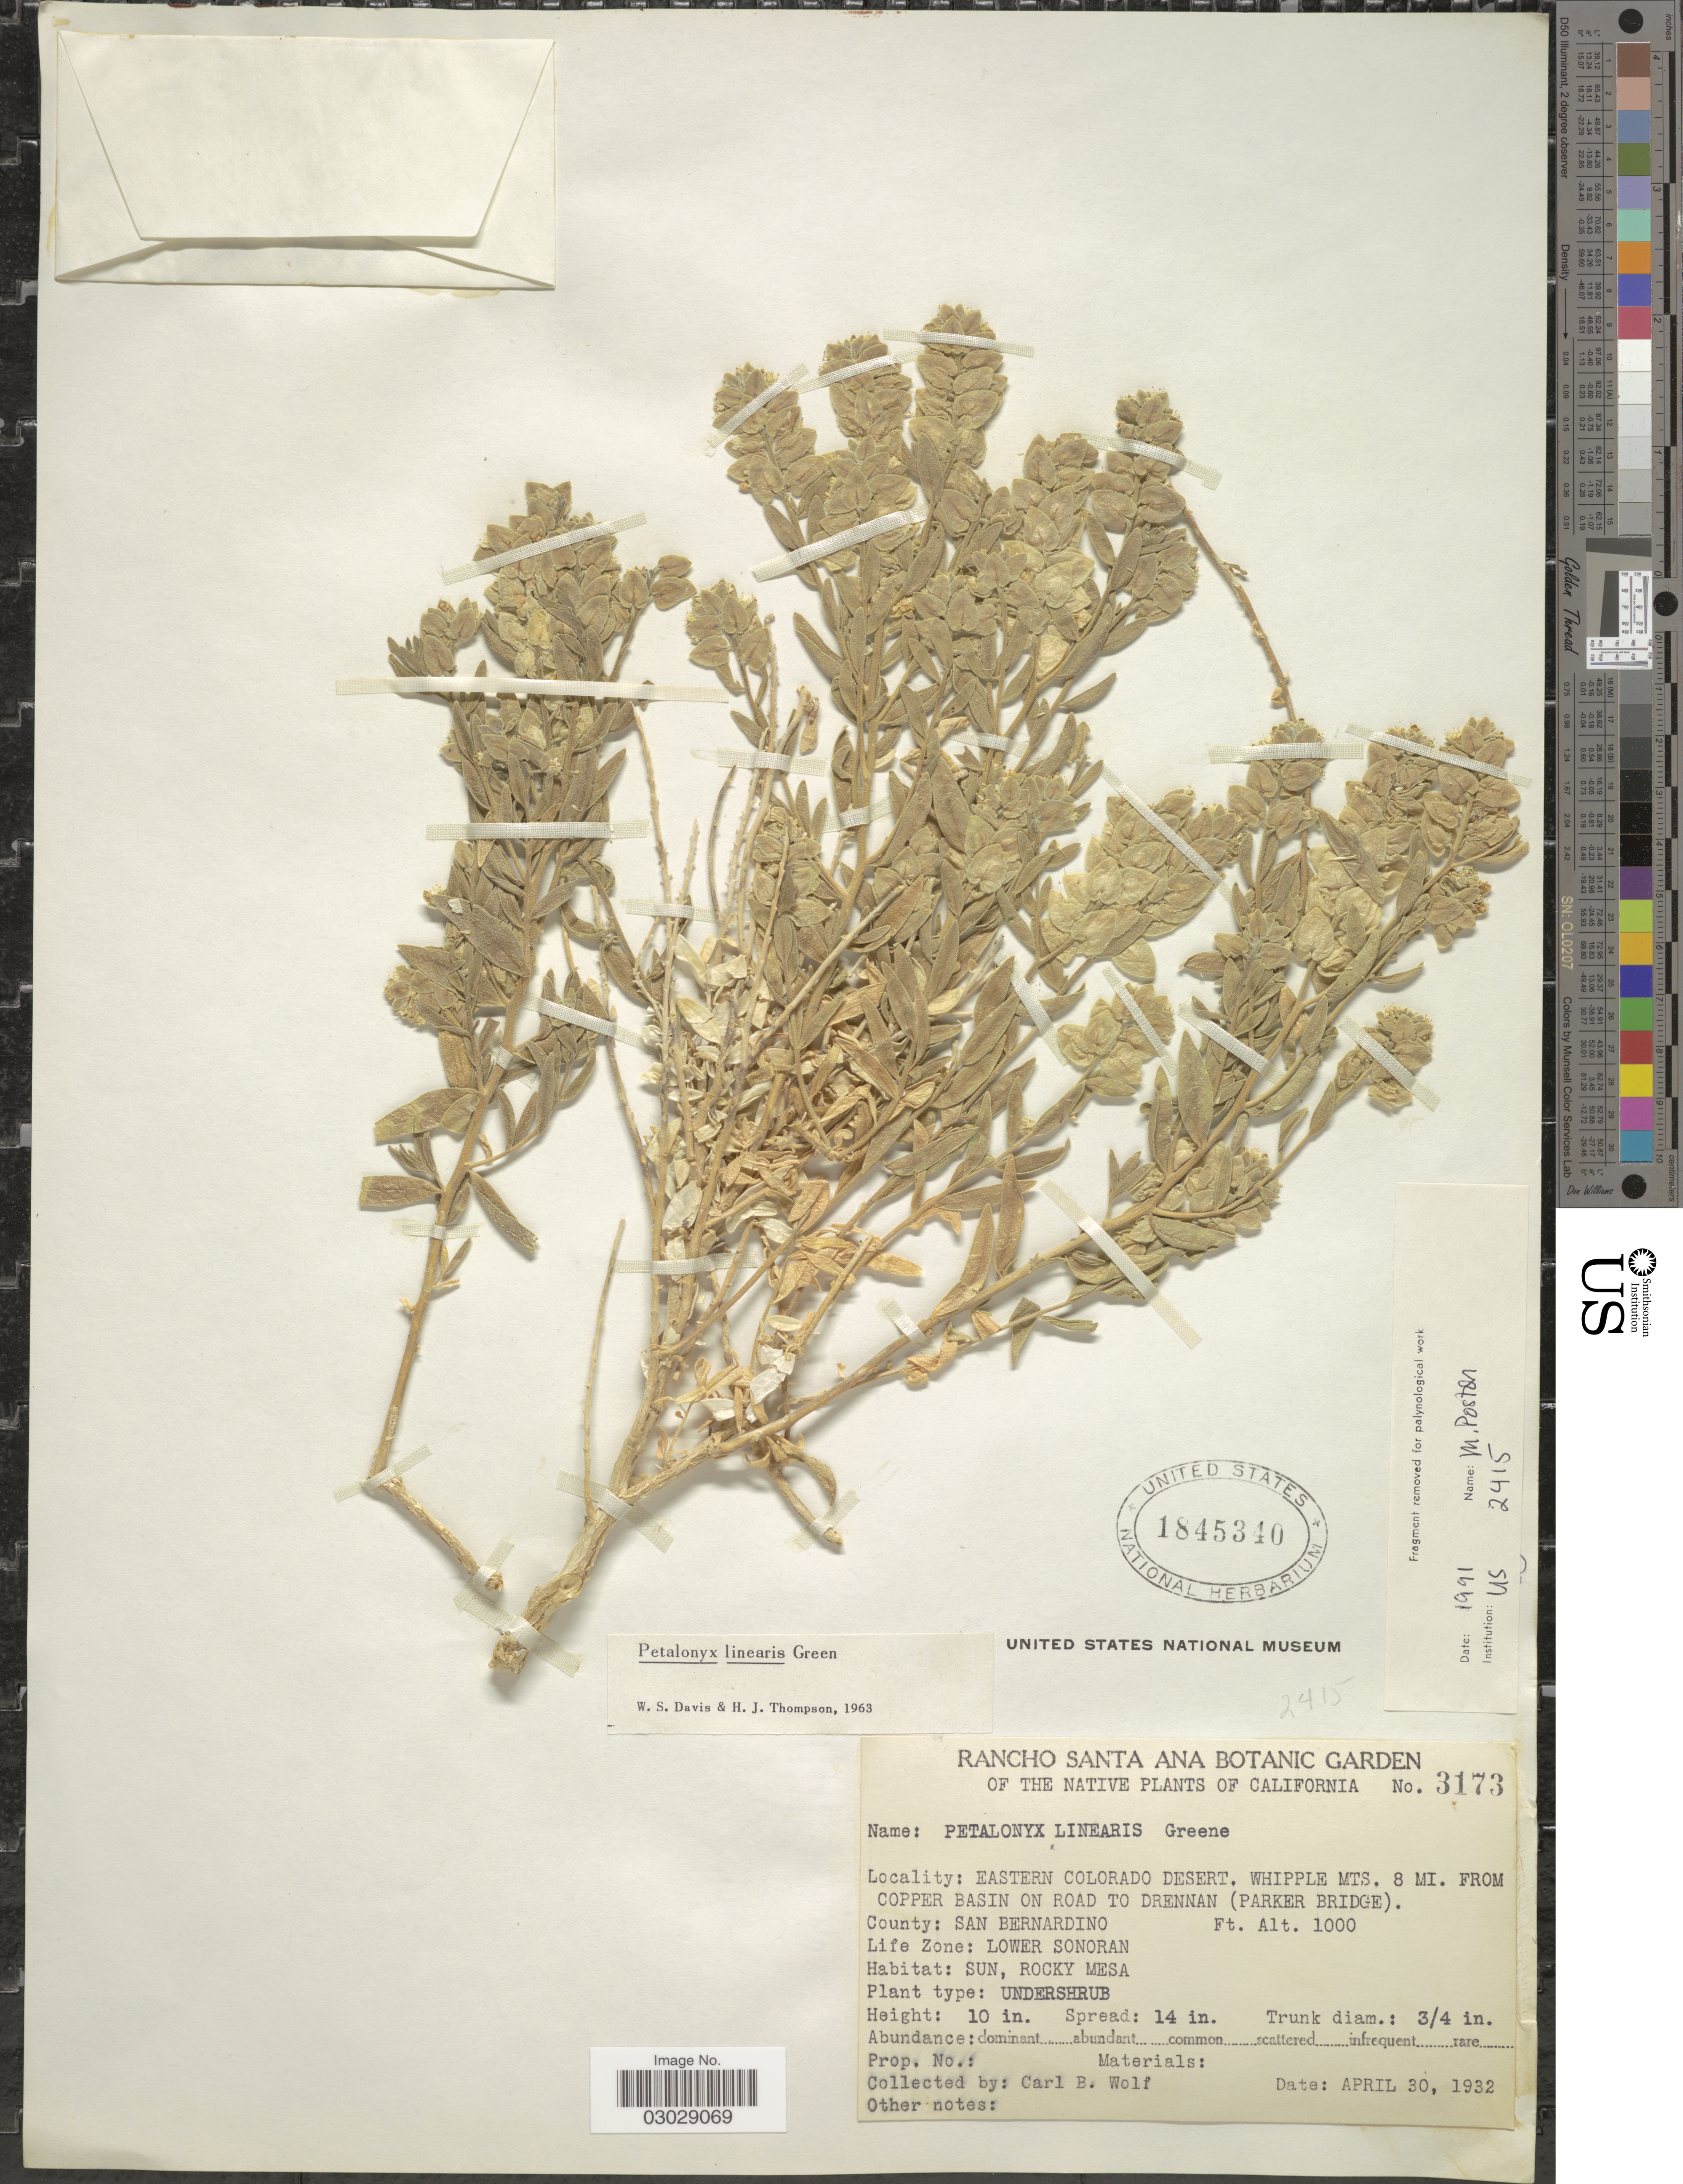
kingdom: Plantae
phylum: Tracheophyta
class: Magnoliopsida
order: Cornales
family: Loasaceae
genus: Petalonyx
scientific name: Petalonyx linearis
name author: Green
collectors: C. B. Wolf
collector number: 3173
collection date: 1932-04-30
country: United States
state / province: California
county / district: San Bernardino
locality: Eastern Colorado Desert. Whipple Mts. 8 mi. from Copper Basin on road to Drennan (Parker Bridge). County: San Bernardino.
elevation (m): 305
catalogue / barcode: US 1845340